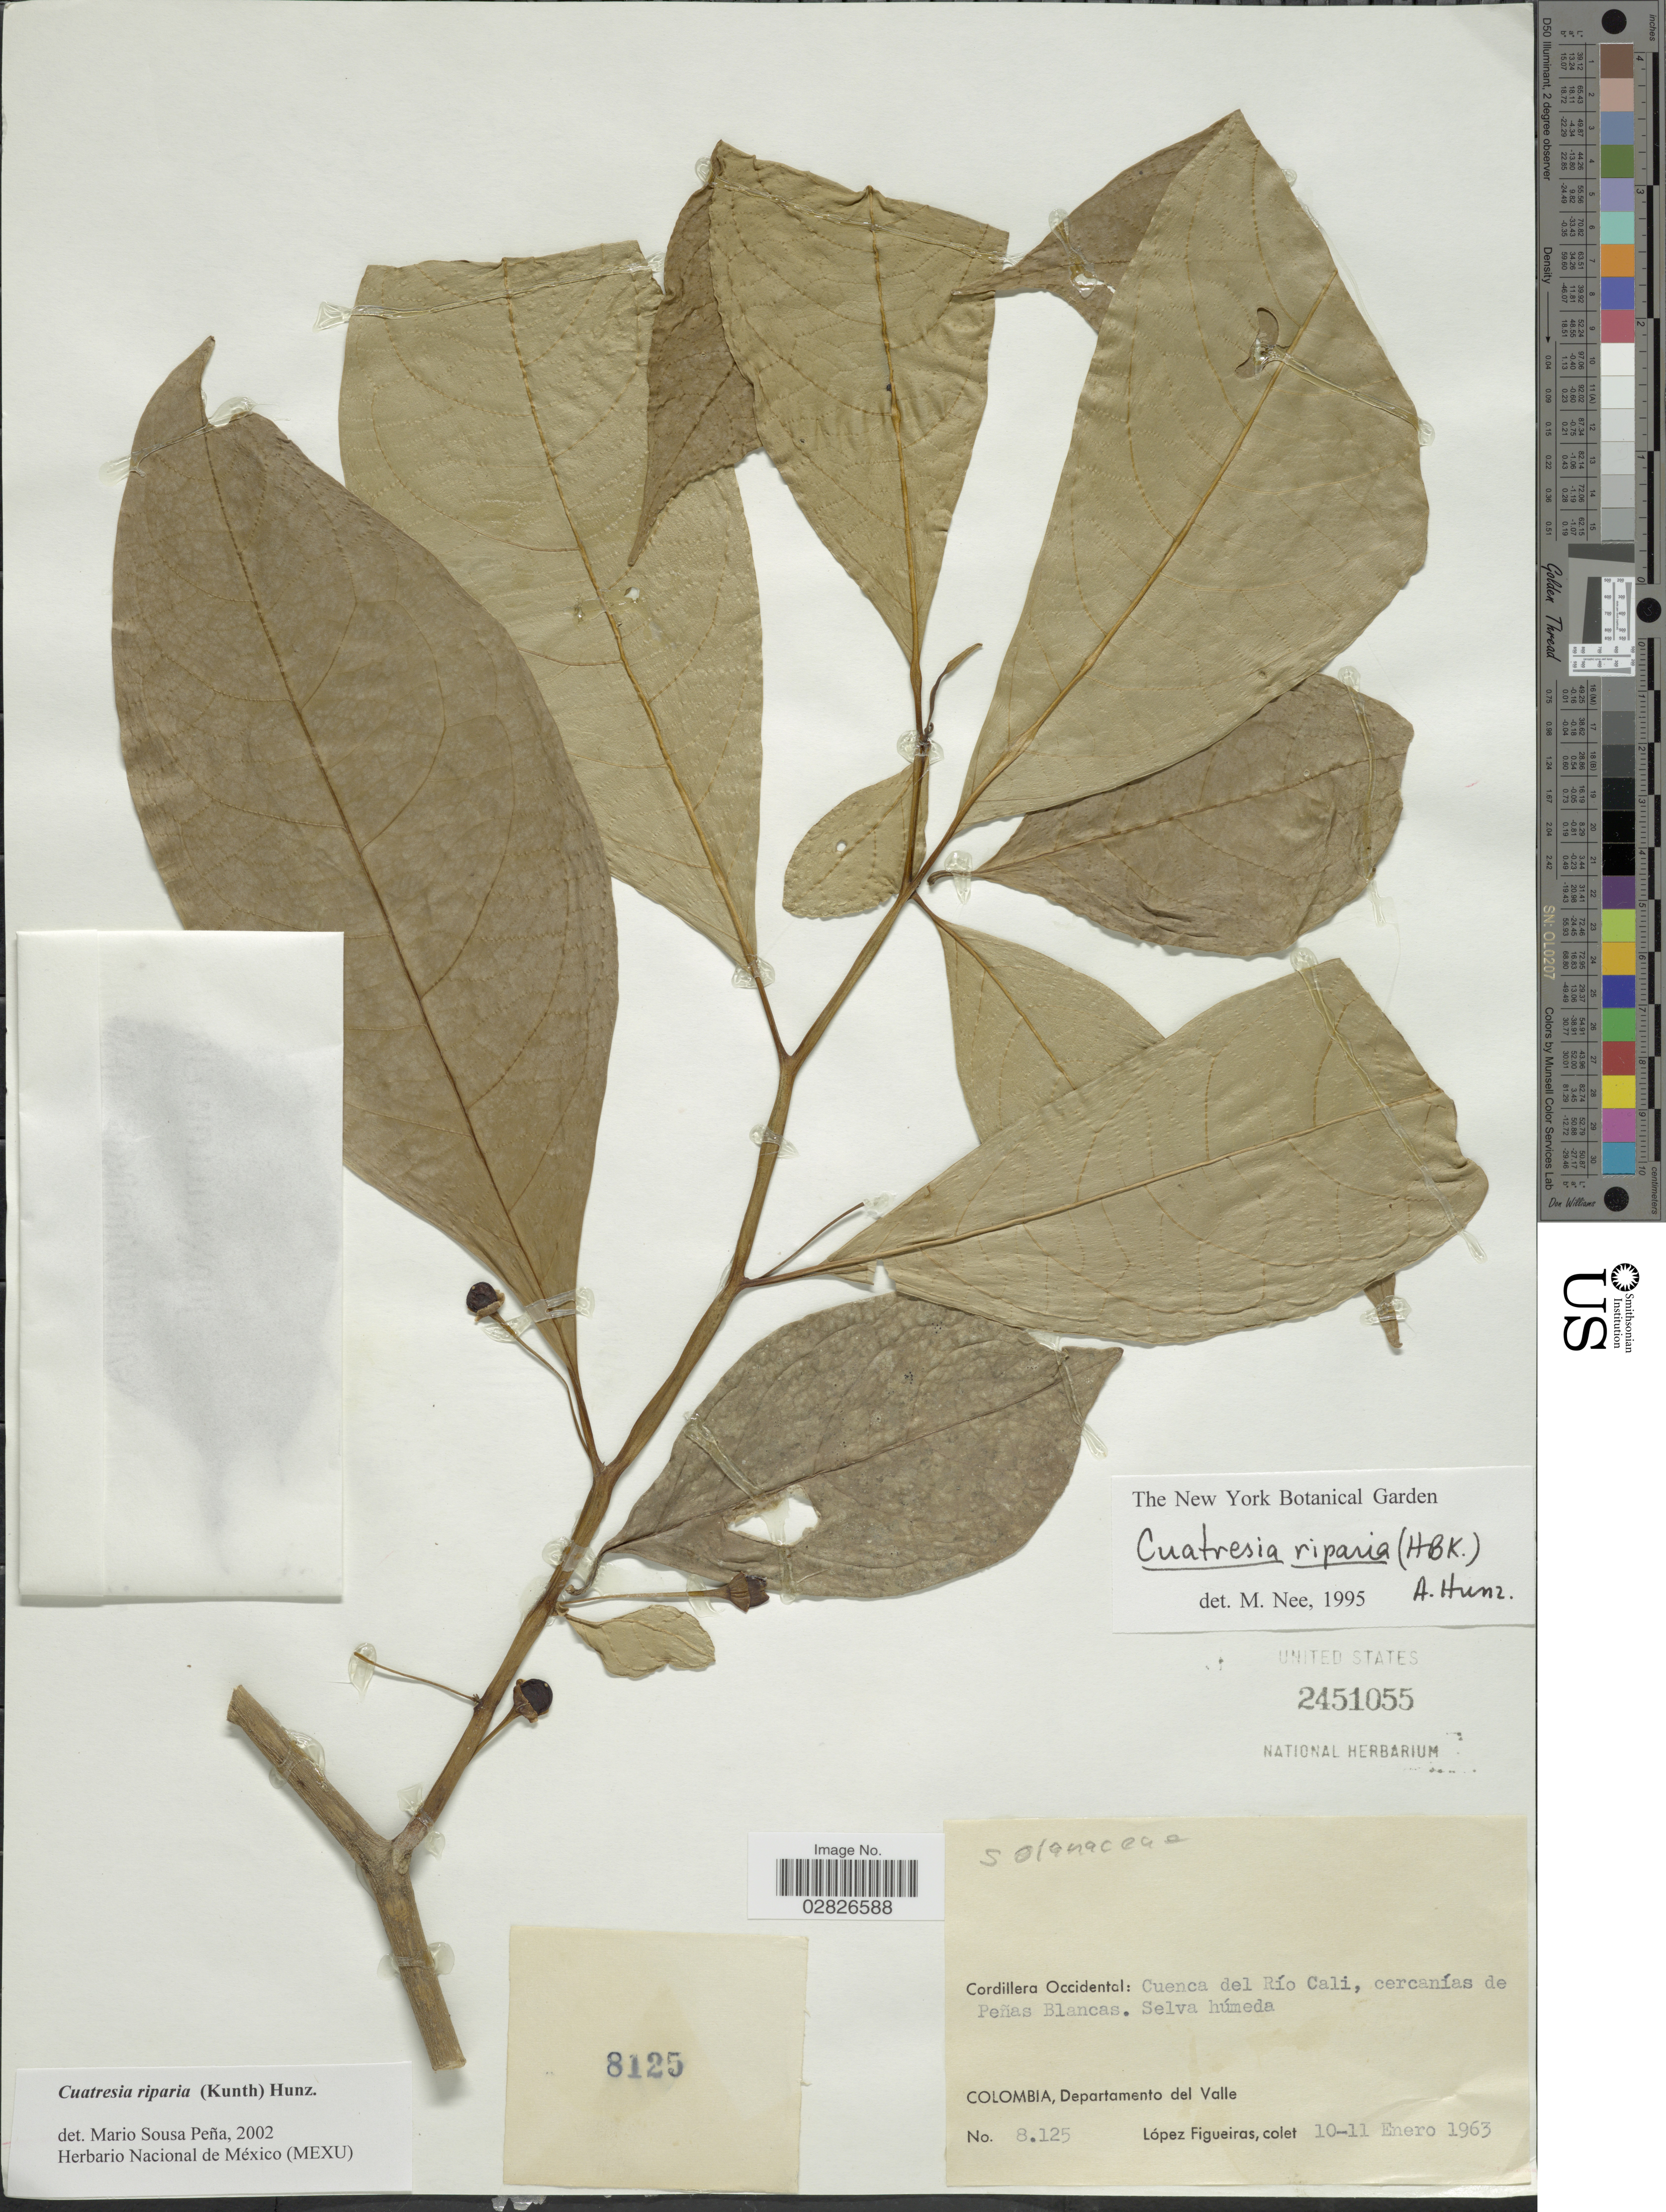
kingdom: Plantae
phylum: Tracheophyta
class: Magnoliopsida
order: Solanales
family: Solanaceae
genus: Cuatresia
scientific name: Cuatresia riparia var. riparia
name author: (Kunth) Hunz.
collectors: M. López Figueiras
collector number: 8125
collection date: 1963-01-10/1963-01-11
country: Colombia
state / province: Valle del Cauca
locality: Cordillera Occidental, Cuenca del Río Cali, cercanías de Peñas Blancas, Departamento del Valle.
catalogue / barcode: US 2451055